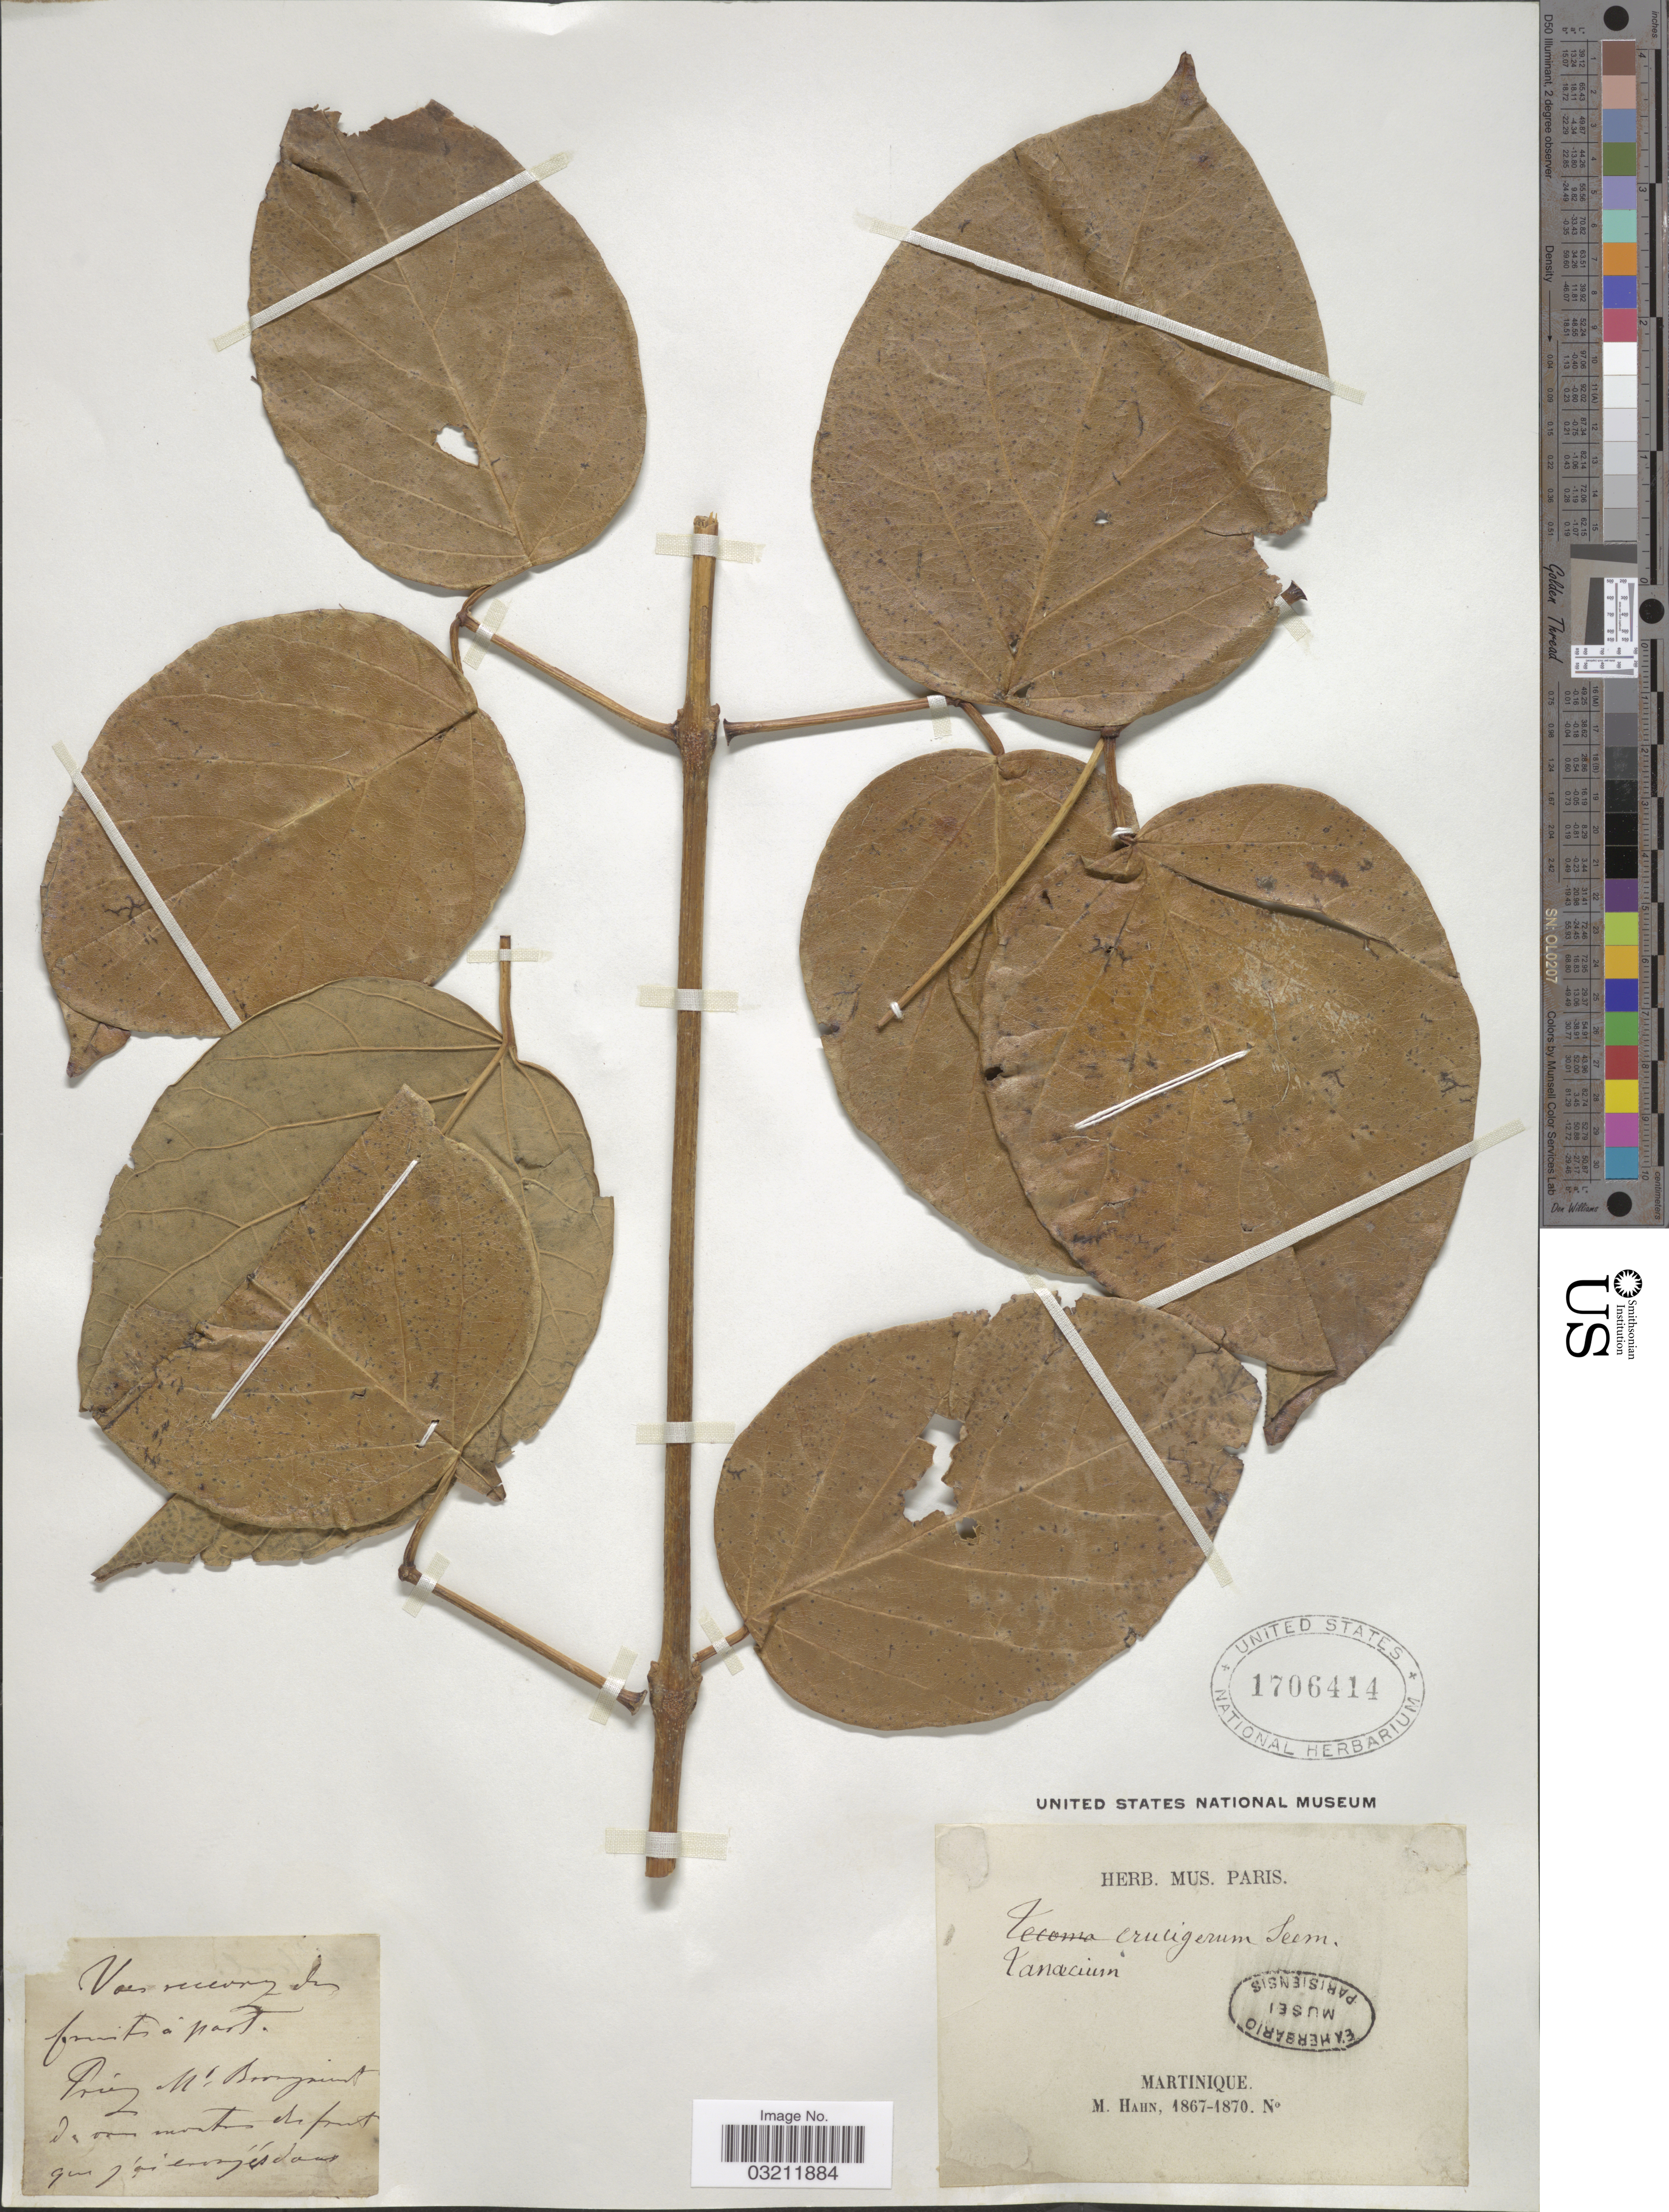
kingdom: Plantae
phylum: Tracheophyta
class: Magnoliopsida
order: Lamiales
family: Bignoniaceae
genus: Tanaecium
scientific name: Tanaecium crucigerum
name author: Seem.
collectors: M. Hahn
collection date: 1867/1870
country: Martinique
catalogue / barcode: US 1706414